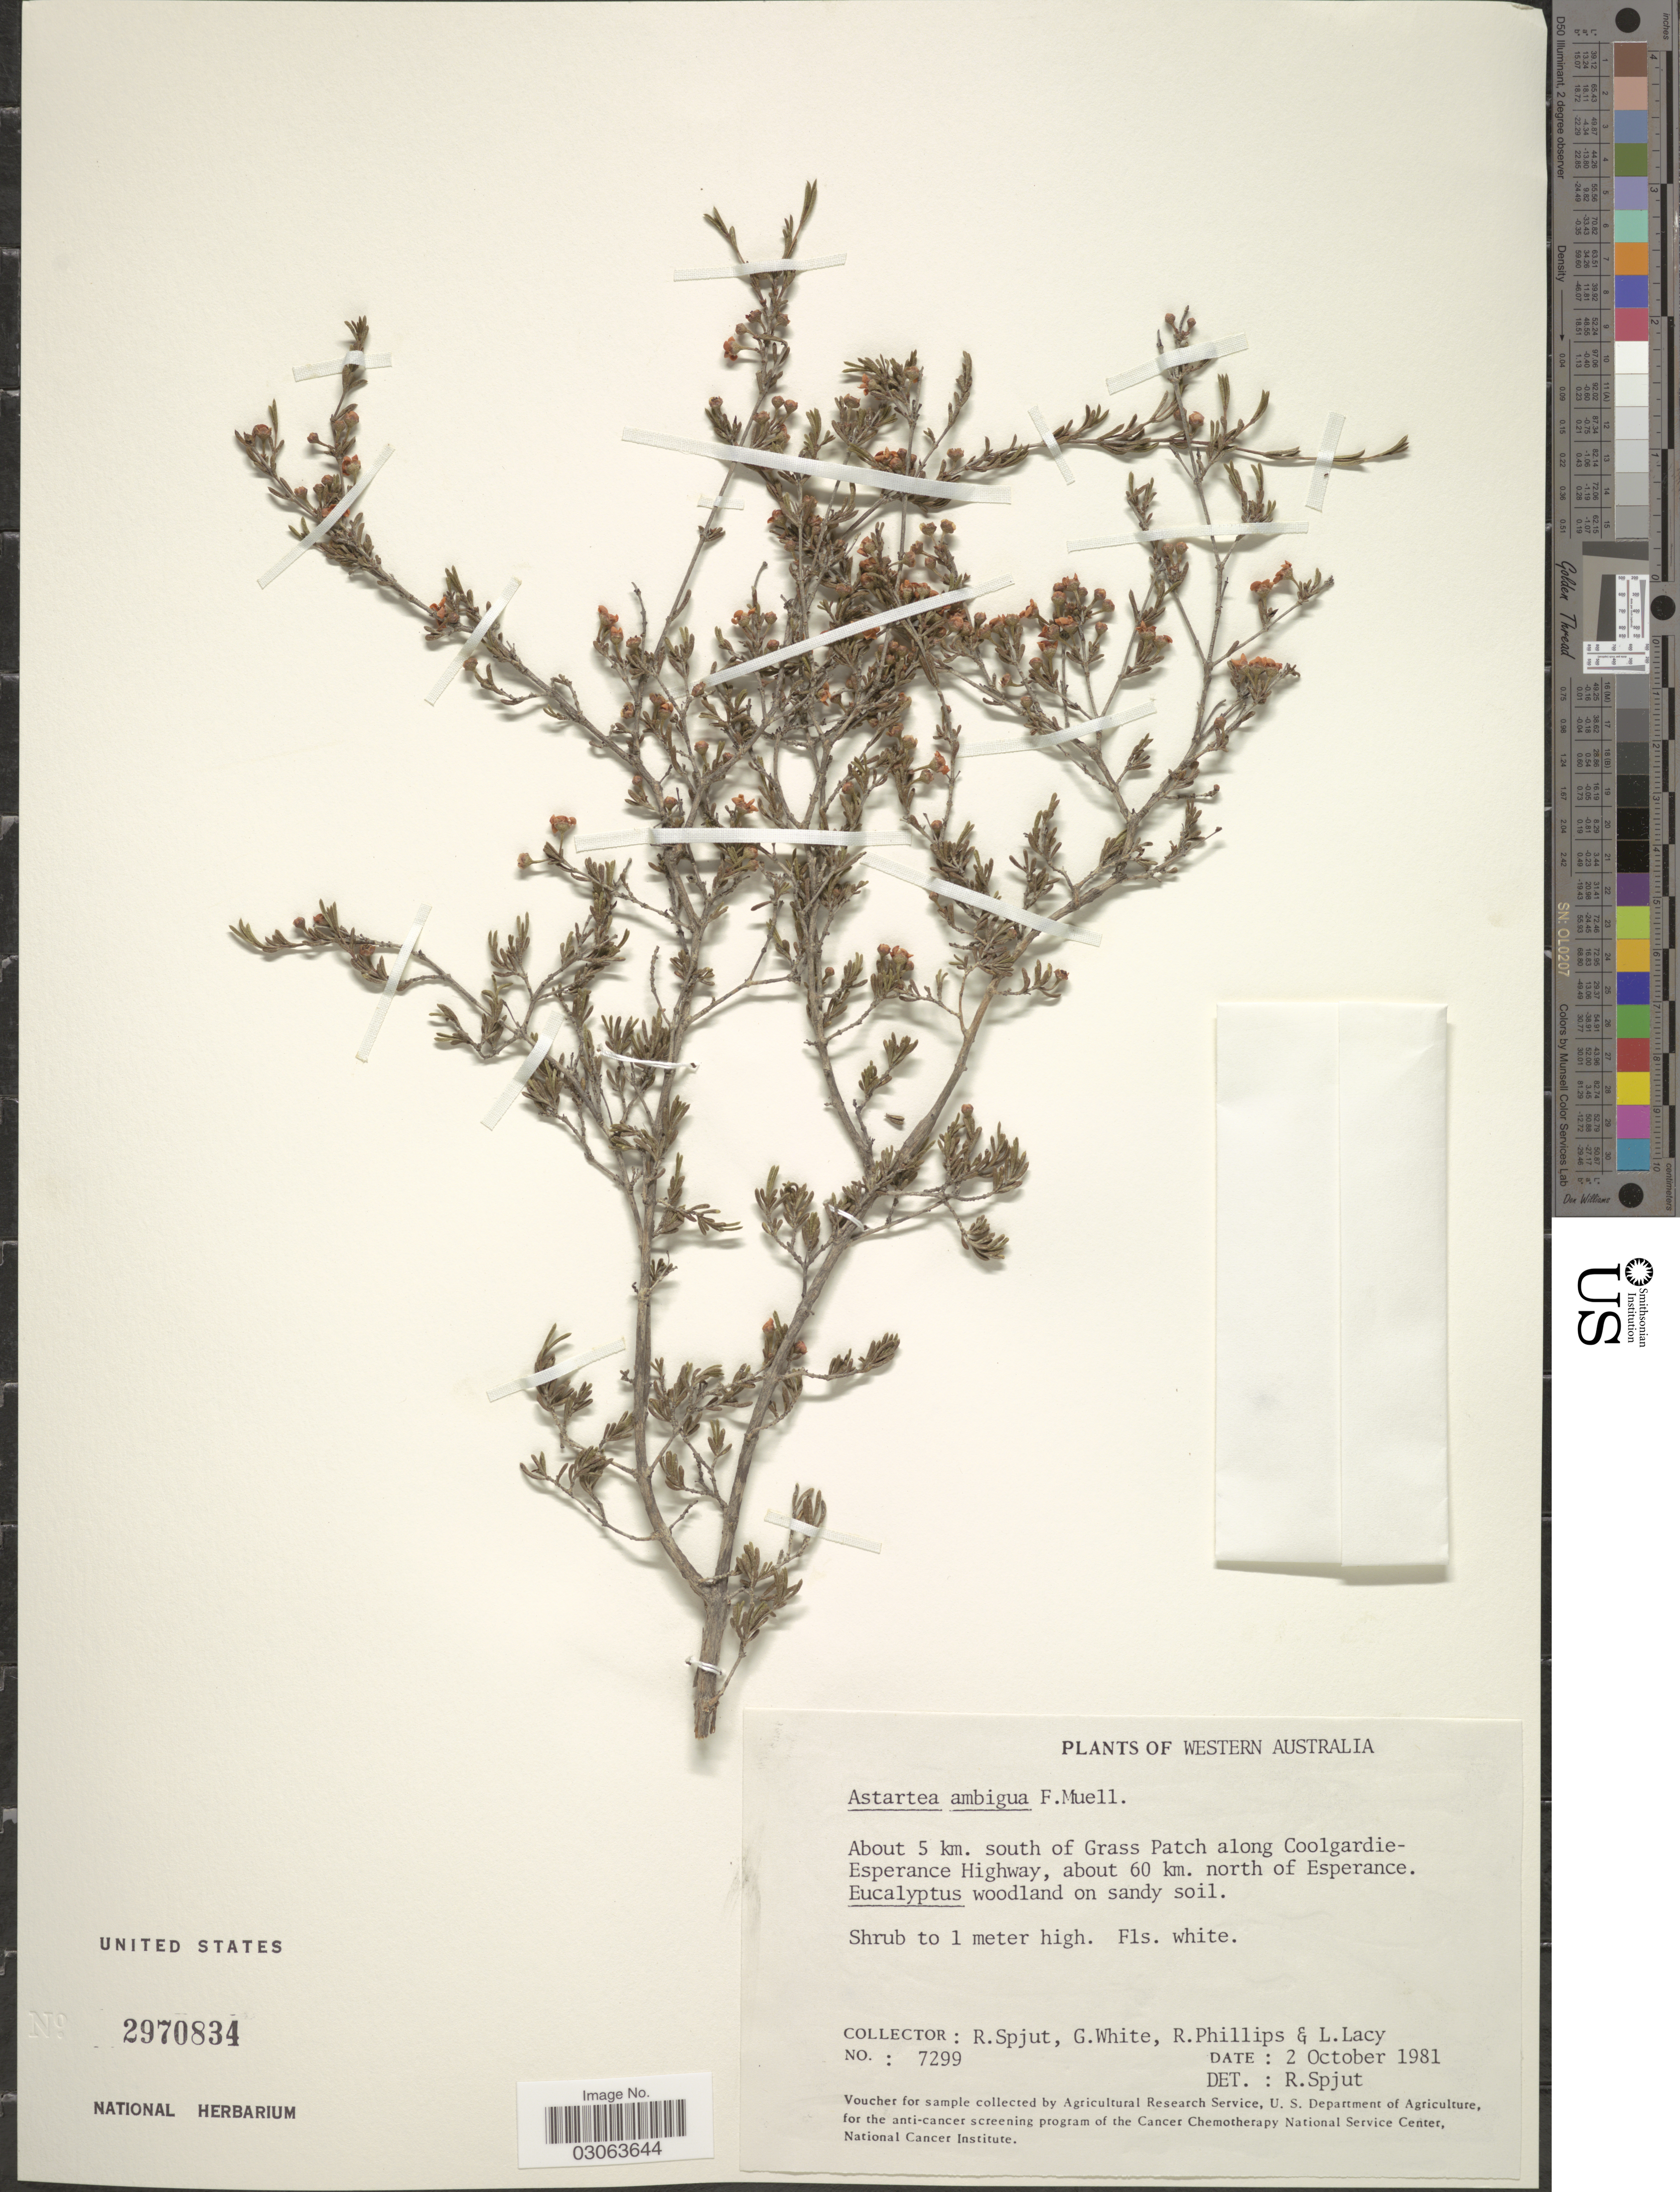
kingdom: Plantae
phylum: Tracheophyta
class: Magnoliopsida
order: Myrtales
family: Myrtaceae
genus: Cyathostemon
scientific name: Cyathostemon ambiguus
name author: (F. Muell.) Rye & Trudgen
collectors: R. Spjut, G. White, R. Phillips & L. Lacy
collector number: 7299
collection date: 1981-10-02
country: Australia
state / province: Western Australia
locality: About 5 km. south of Grass Patch along Coolgardie-Esperance Highway, about 60 km. north of Esperance.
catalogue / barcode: US 2970834